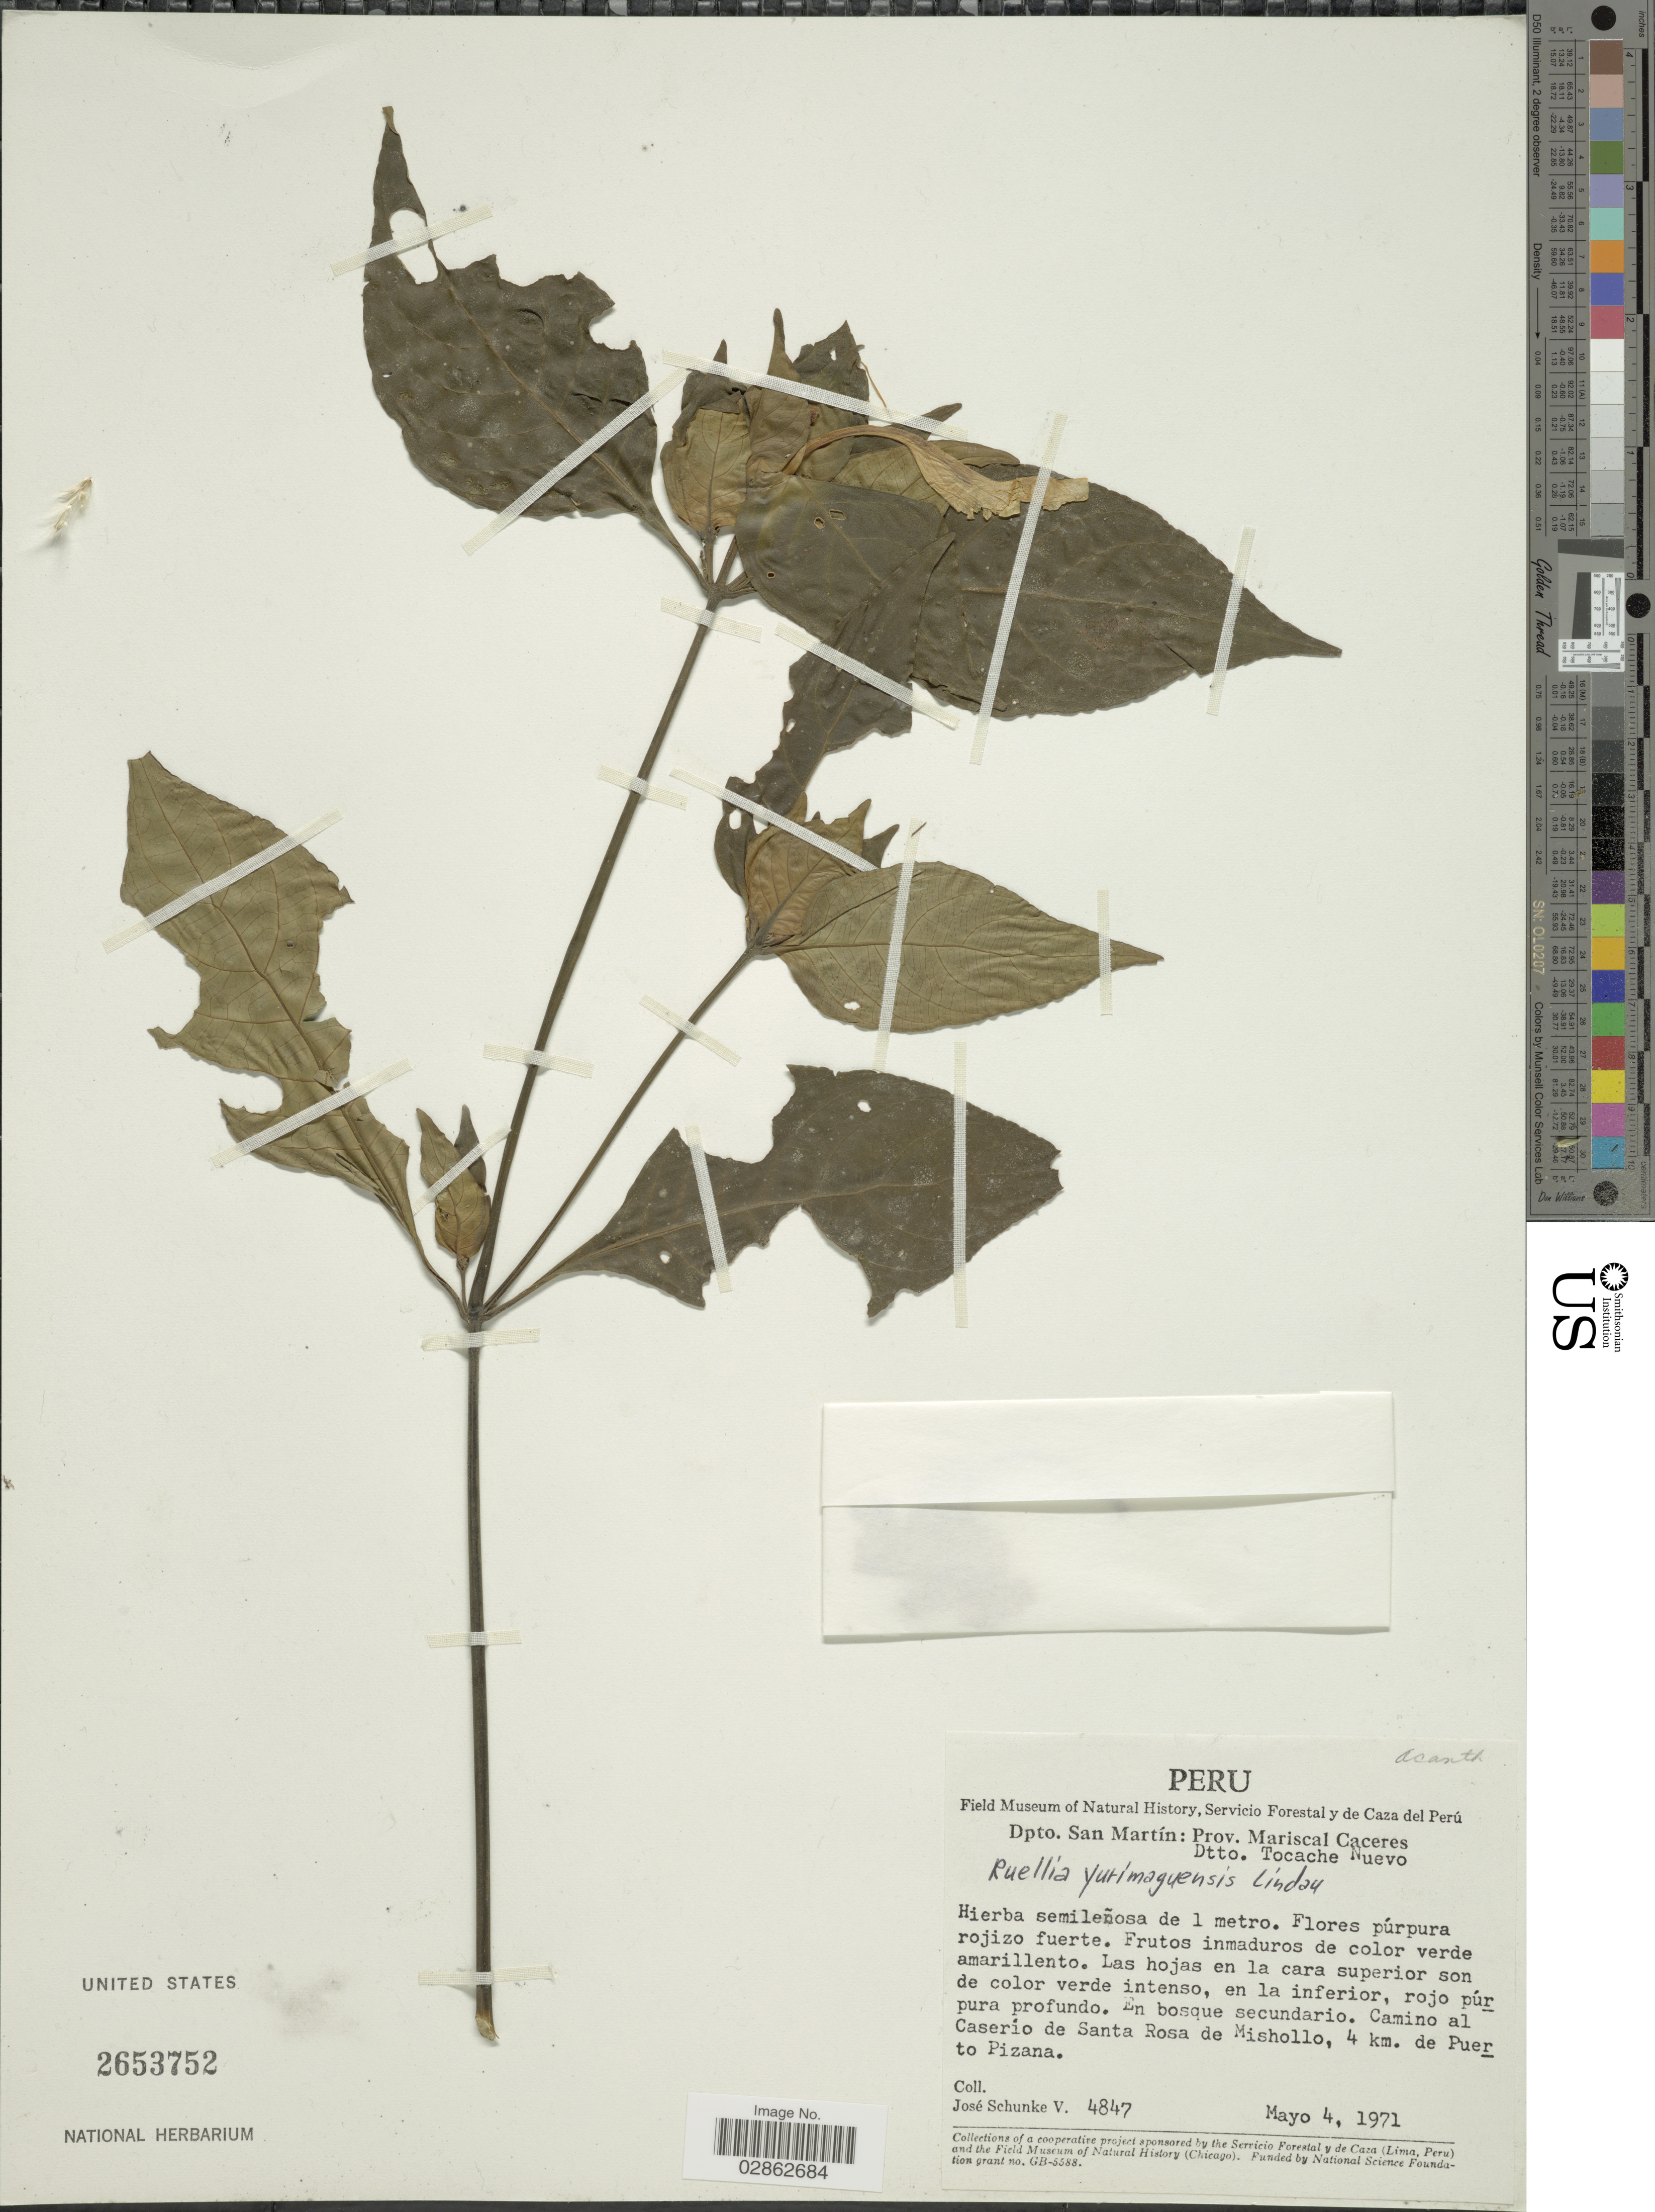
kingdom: Plantae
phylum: Tracheophyta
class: Magnoliopsida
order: Lamiales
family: Acanthaceae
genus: Ruellia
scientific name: Ruellia yurimaguensis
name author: Lindau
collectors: J. Schunke Vigo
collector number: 4847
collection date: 1971-05-04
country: Peru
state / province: San Martín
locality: Dpto. San Martín: Prov. Mariscal Caceres. Dtto. Tocache Nuevo. Camino al Caserío de Santa Rosa de Mishollo, 4 km. de Puerto Pizana.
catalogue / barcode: US 2653752